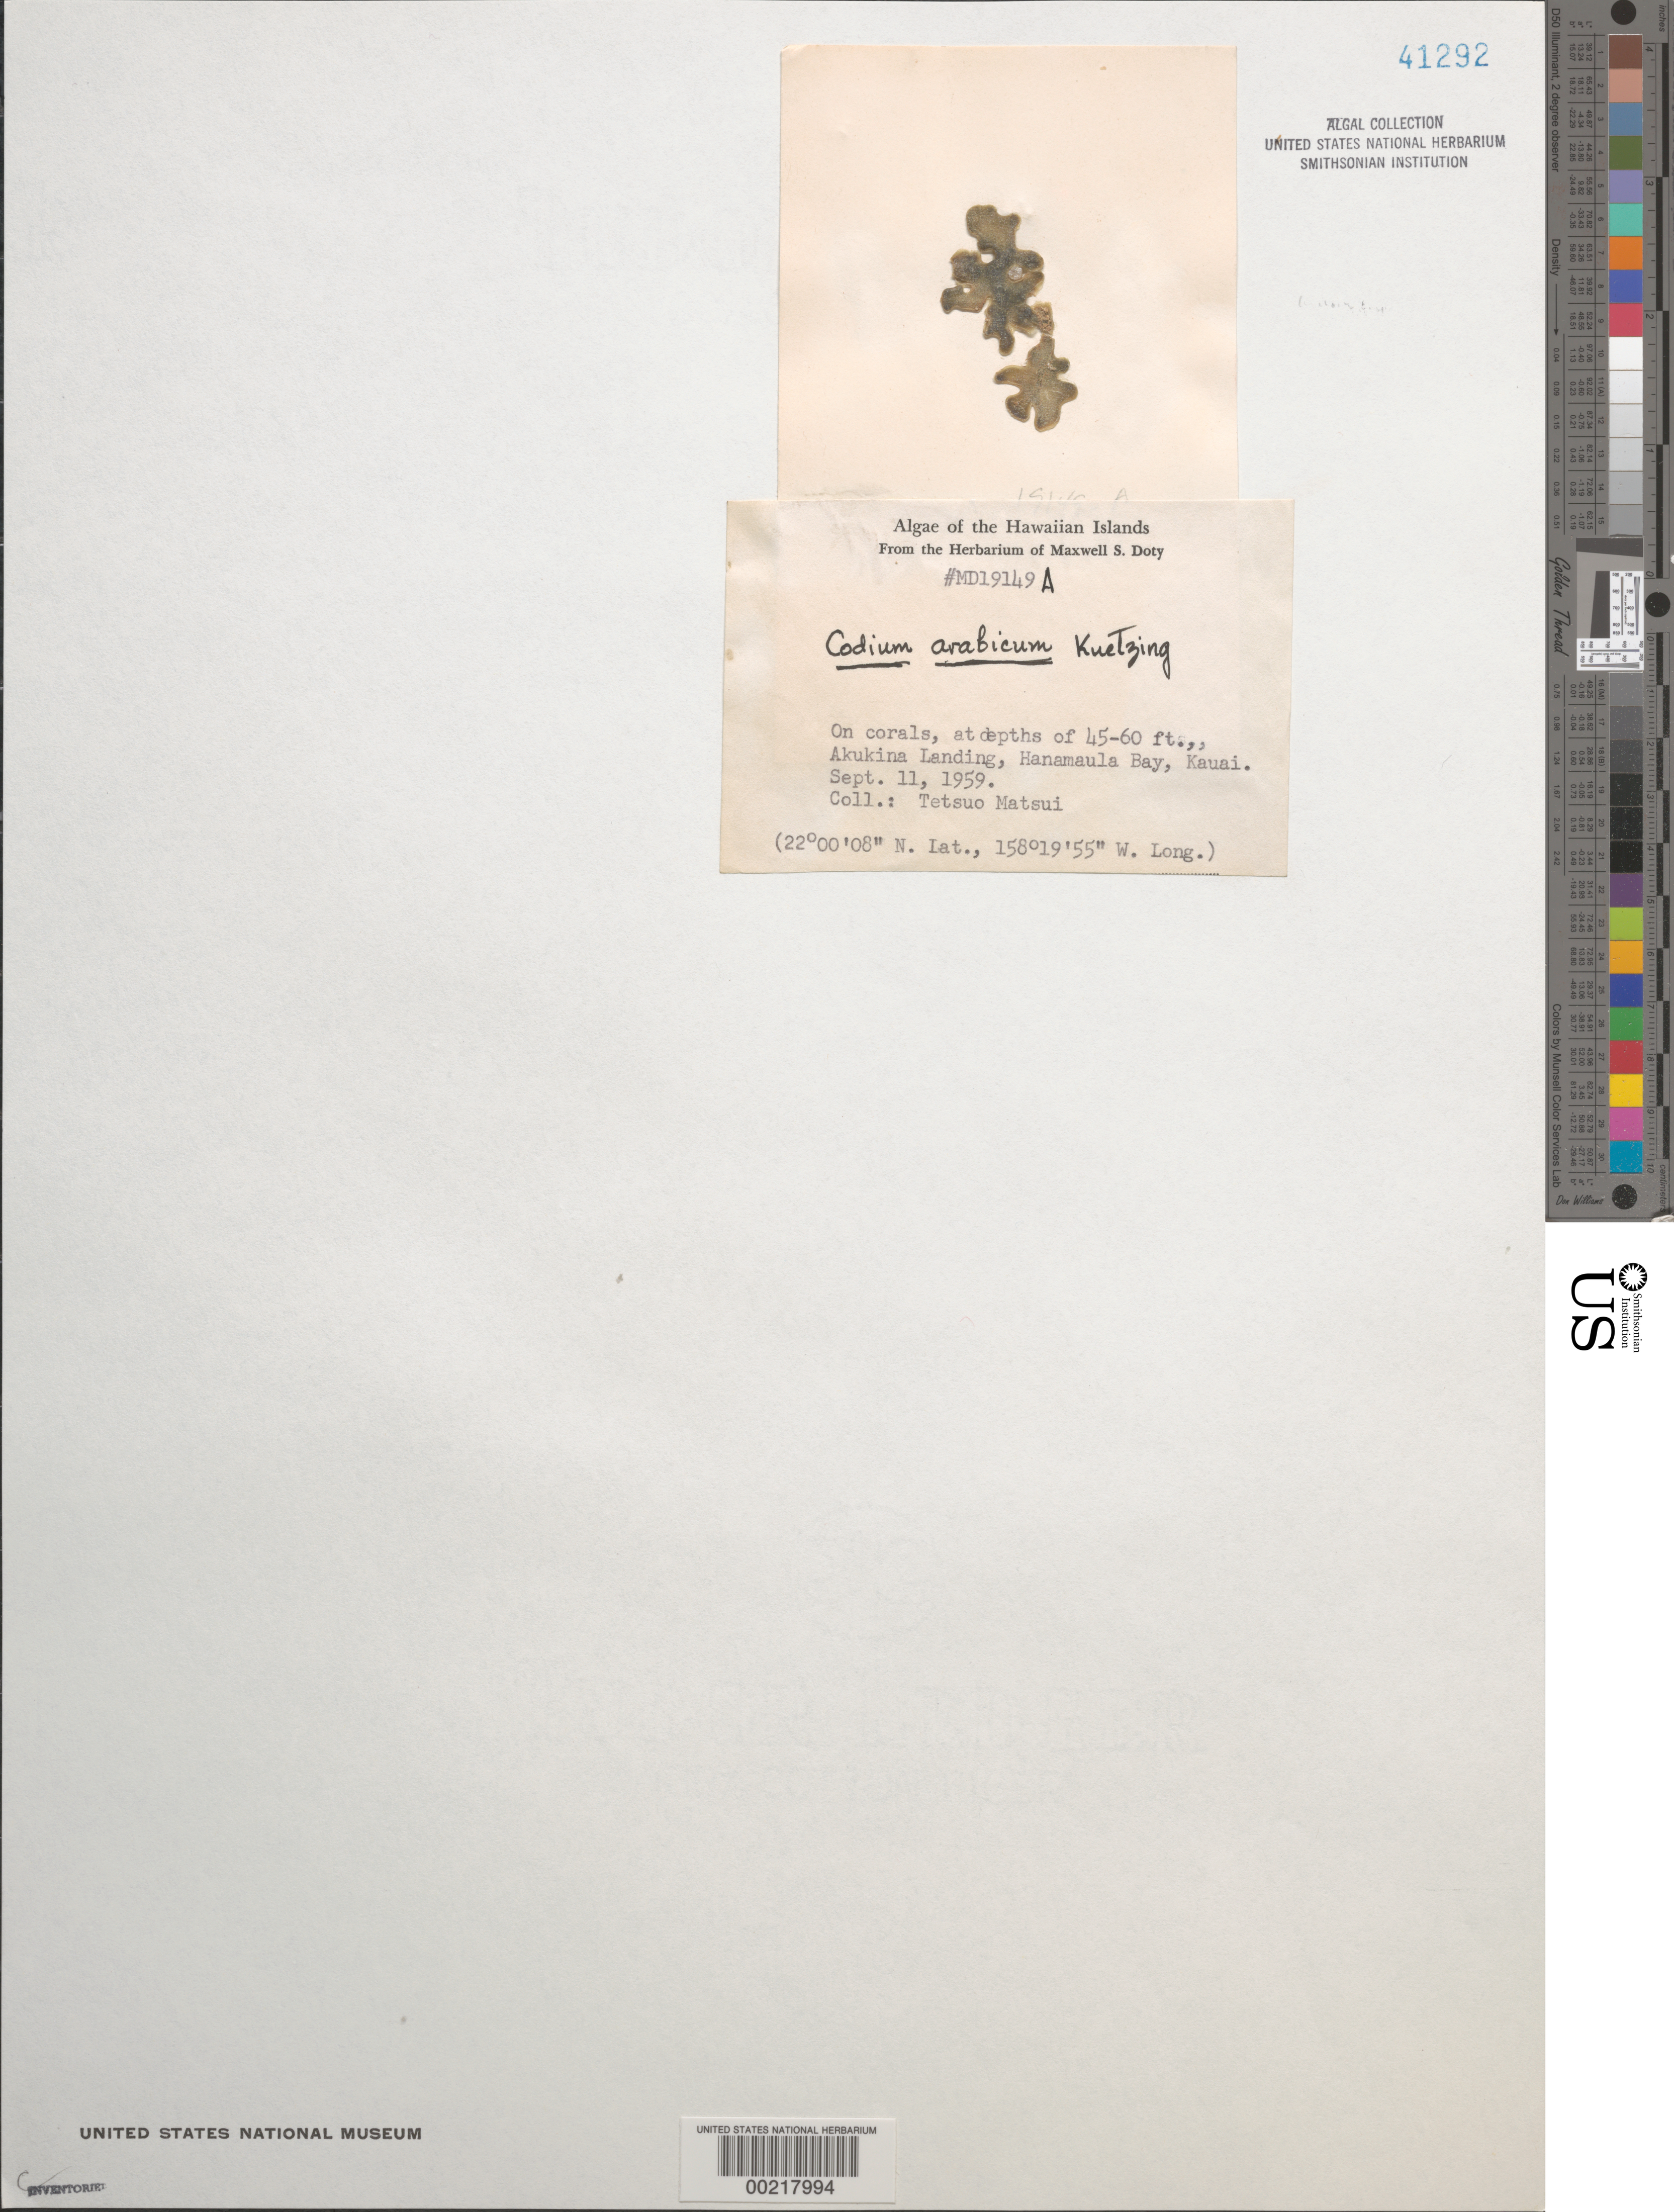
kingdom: Plantae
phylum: Chlorophyta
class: Ulvophyceae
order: Bryopsidales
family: Codiaceae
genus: Codium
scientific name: Codium arabicum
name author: Kütz.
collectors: T. Matsui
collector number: MSD 19149a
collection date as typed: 11 Sep 1959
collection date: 1959-09-11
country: United States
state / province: Hawaii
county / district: Kauai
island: Kaua'i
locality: Hanamaula Bay, Akukina Landing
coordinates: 22 00' 08" N, 158 19' 55" W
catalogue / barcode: US 41292